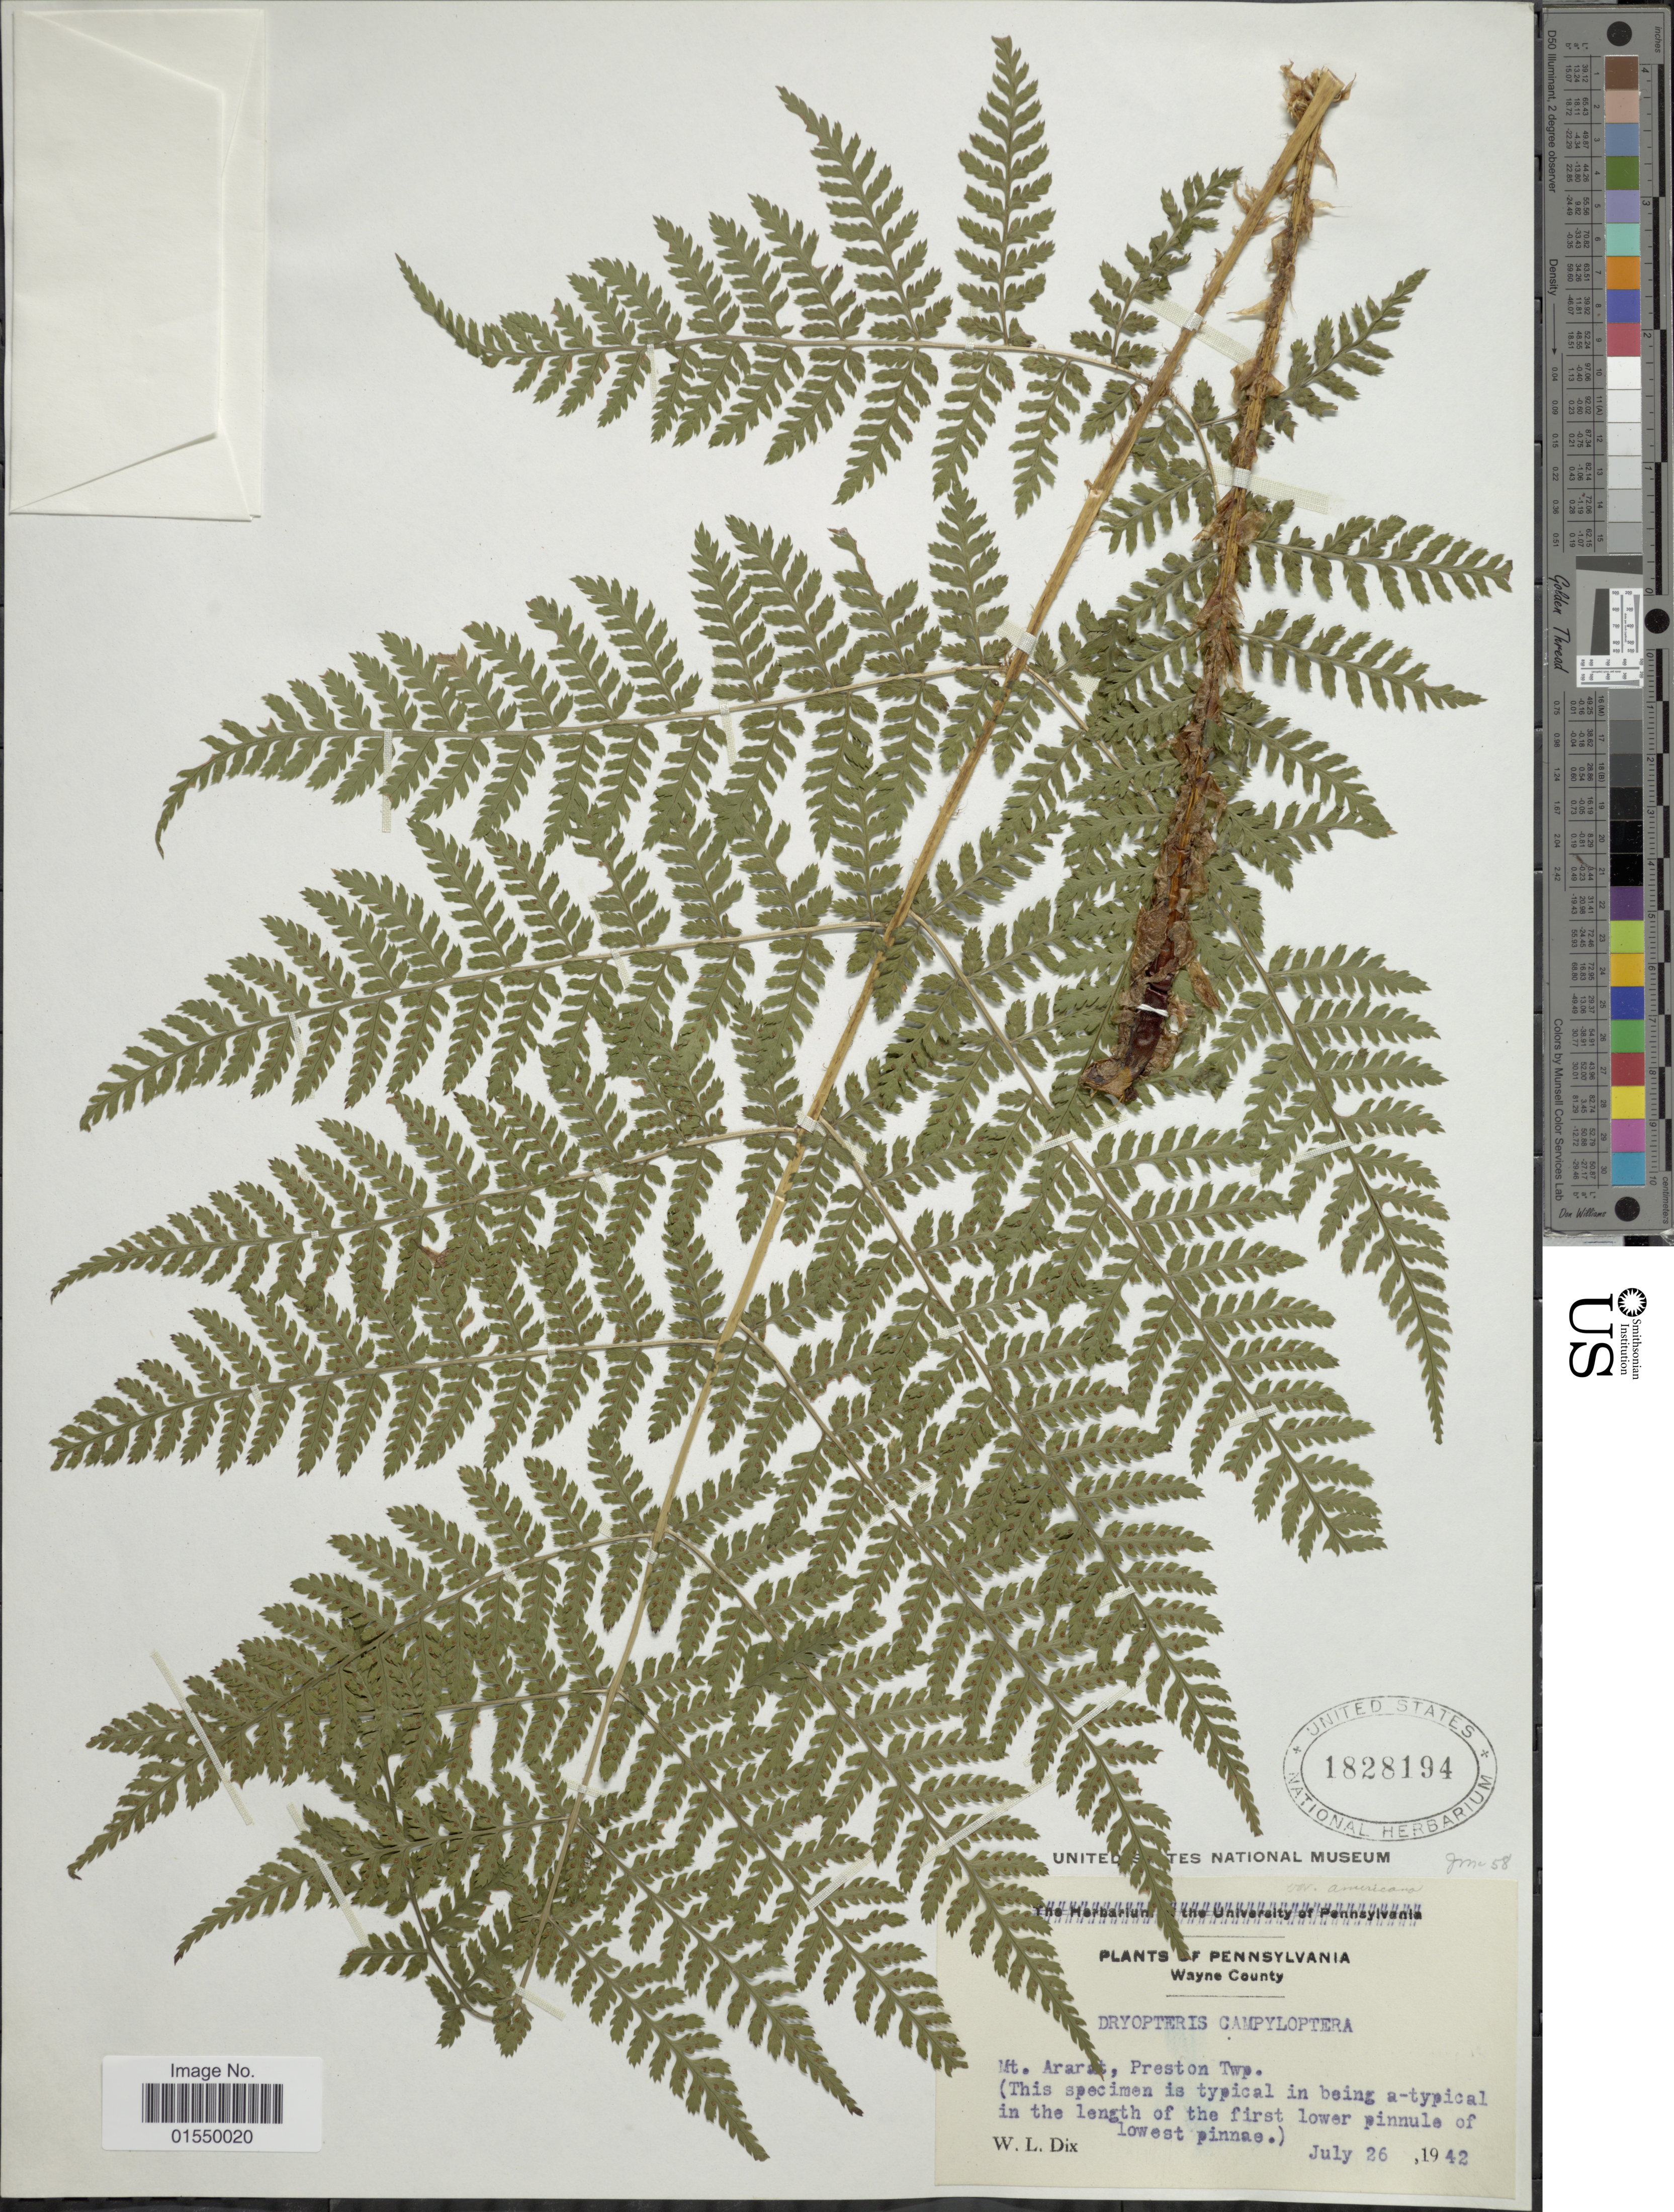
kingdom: Plantae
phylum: Tracheophyta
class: Polypodiopsida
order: Polypodiales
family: Dryopteridaceae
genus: Dryopteris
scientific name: Dryopteris campyloptera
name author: Clarkson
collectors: W. Dix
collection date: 1942-07-26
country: United States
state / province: Pennsylvania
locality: Wayne County, Mt. Ararat, Preston Twp.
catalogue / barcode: US 1828194